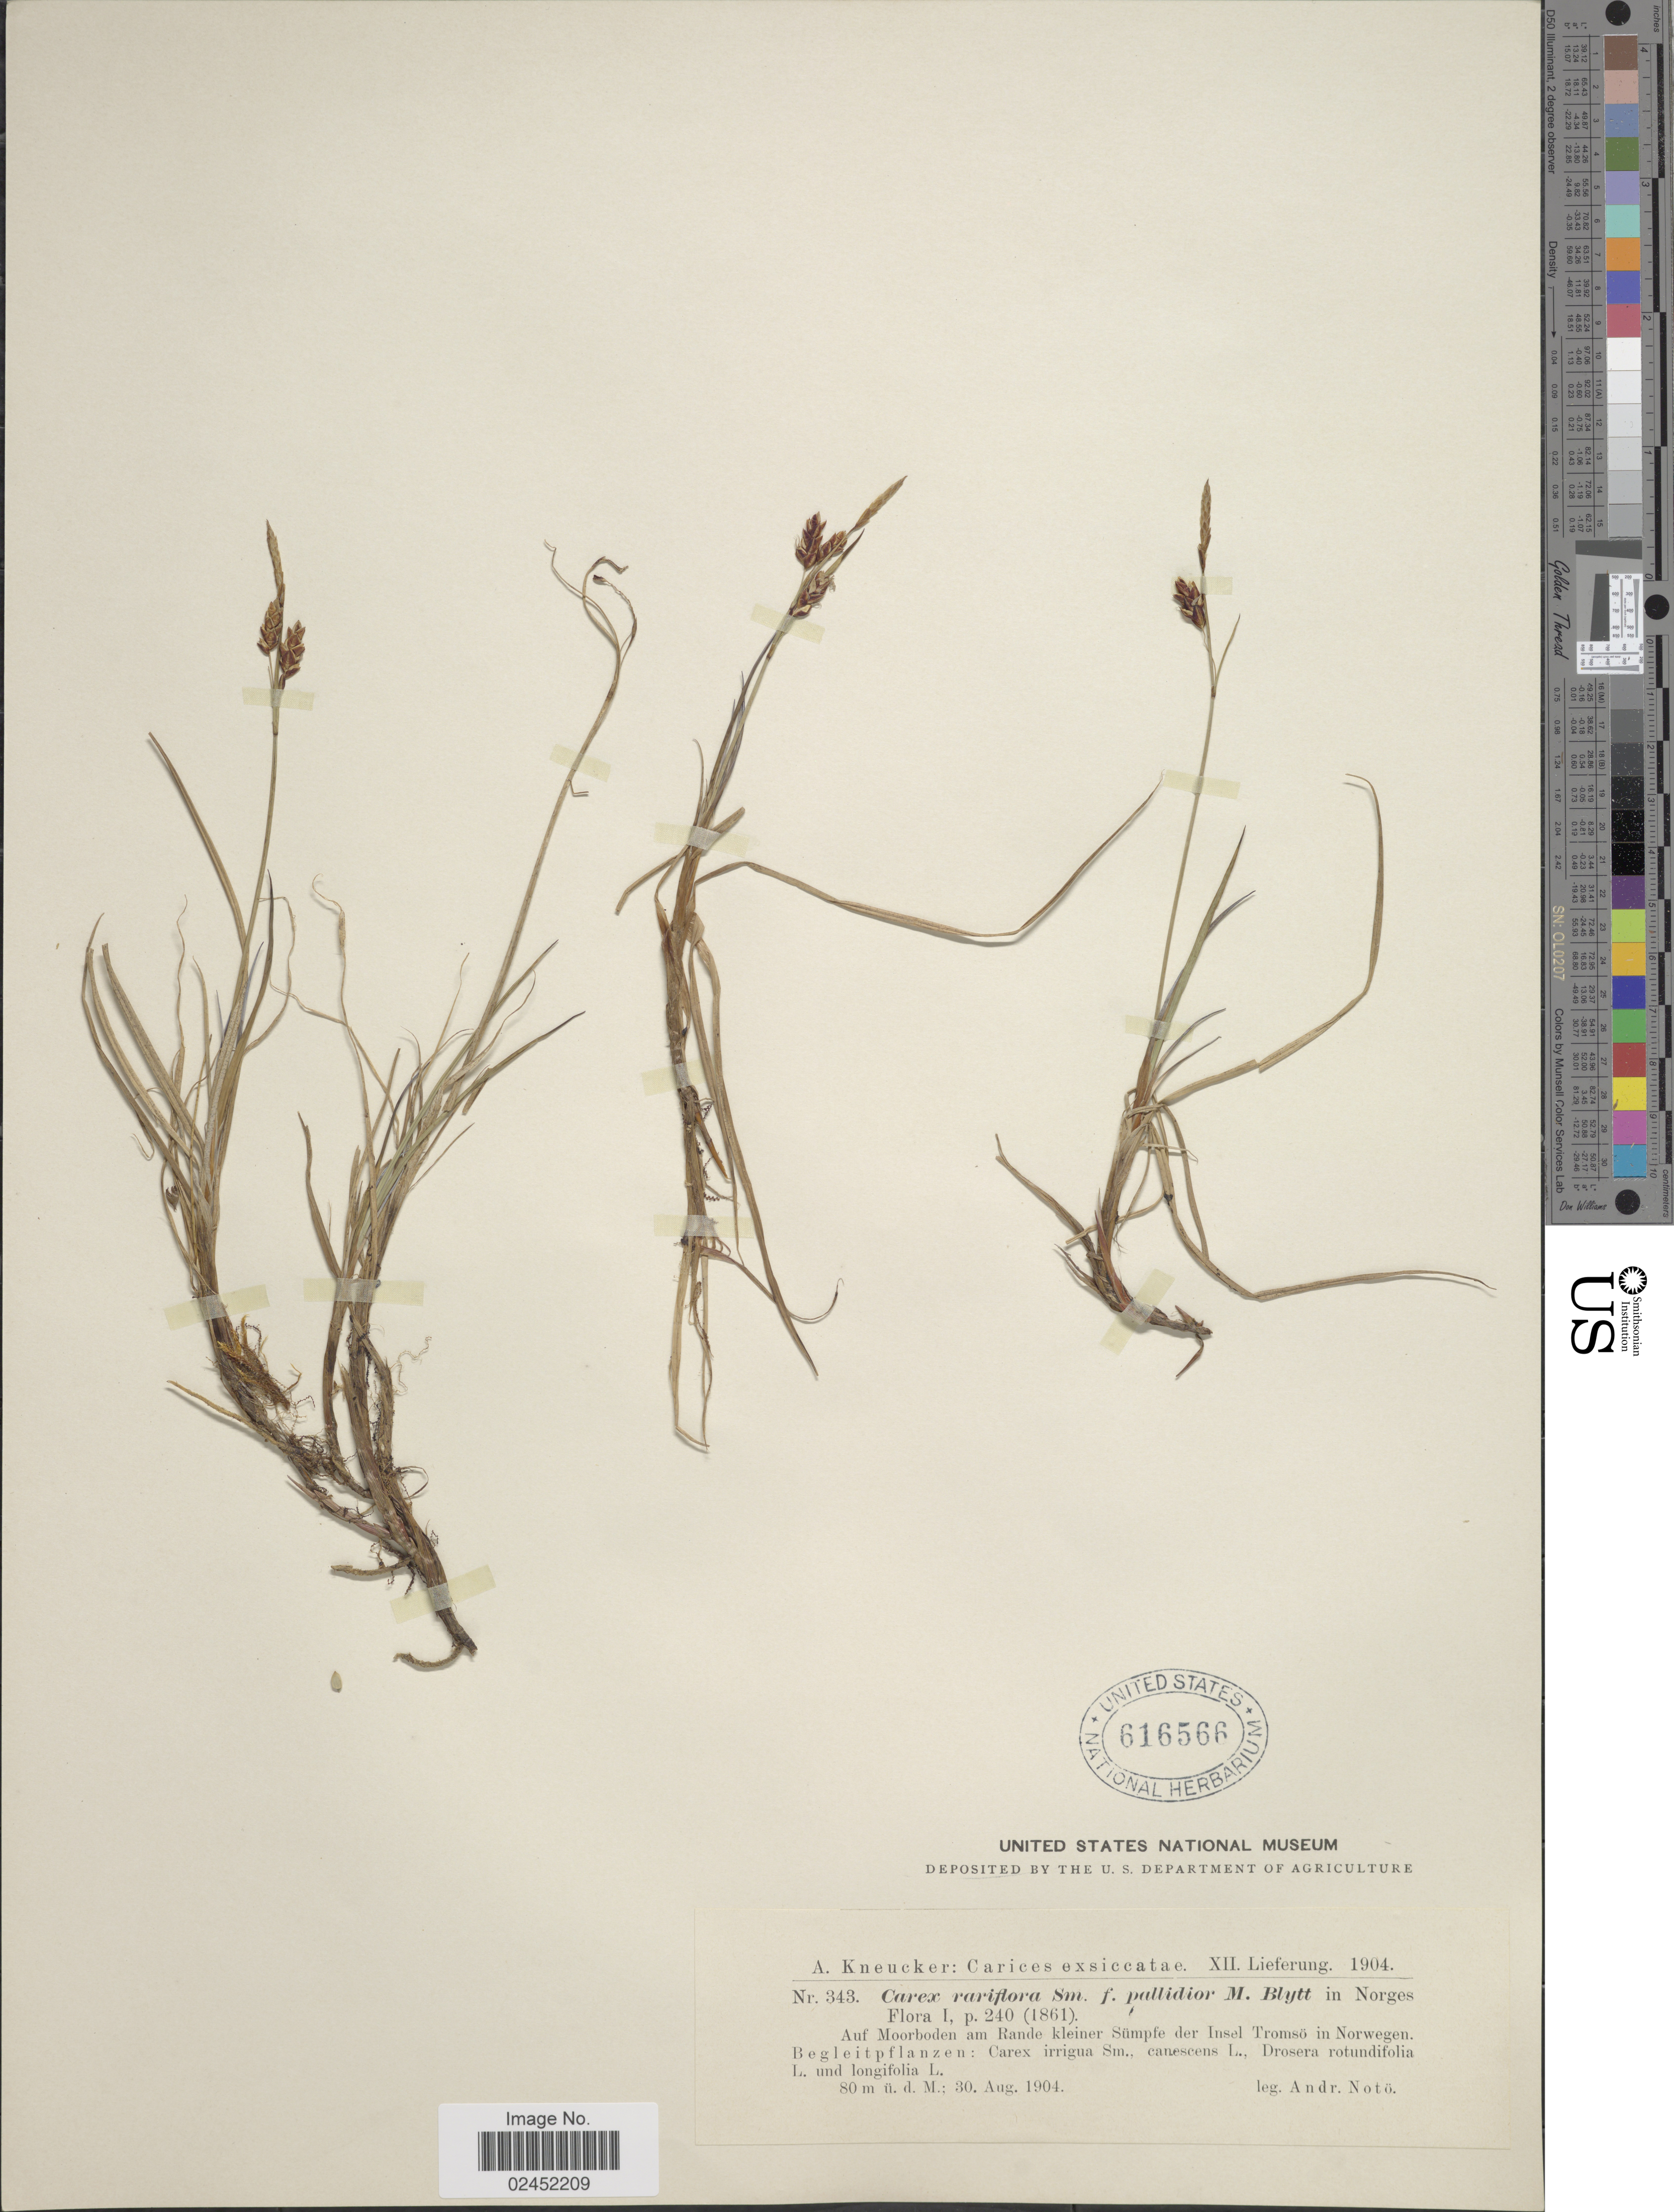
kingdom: Plantae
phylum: Tracheophyta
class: Liliopsida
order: Poales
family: Cyperaceae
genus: Carex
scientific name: Carex rariflora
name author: (Wahlenb.) Sm.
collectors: A. Noto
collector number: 343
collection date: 1904-08-30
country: Norway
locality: Auf Moorboden am Rande kleiner Sumpfe der Insel Tromso in Norwegen.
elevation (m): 80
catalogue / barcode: US 616566